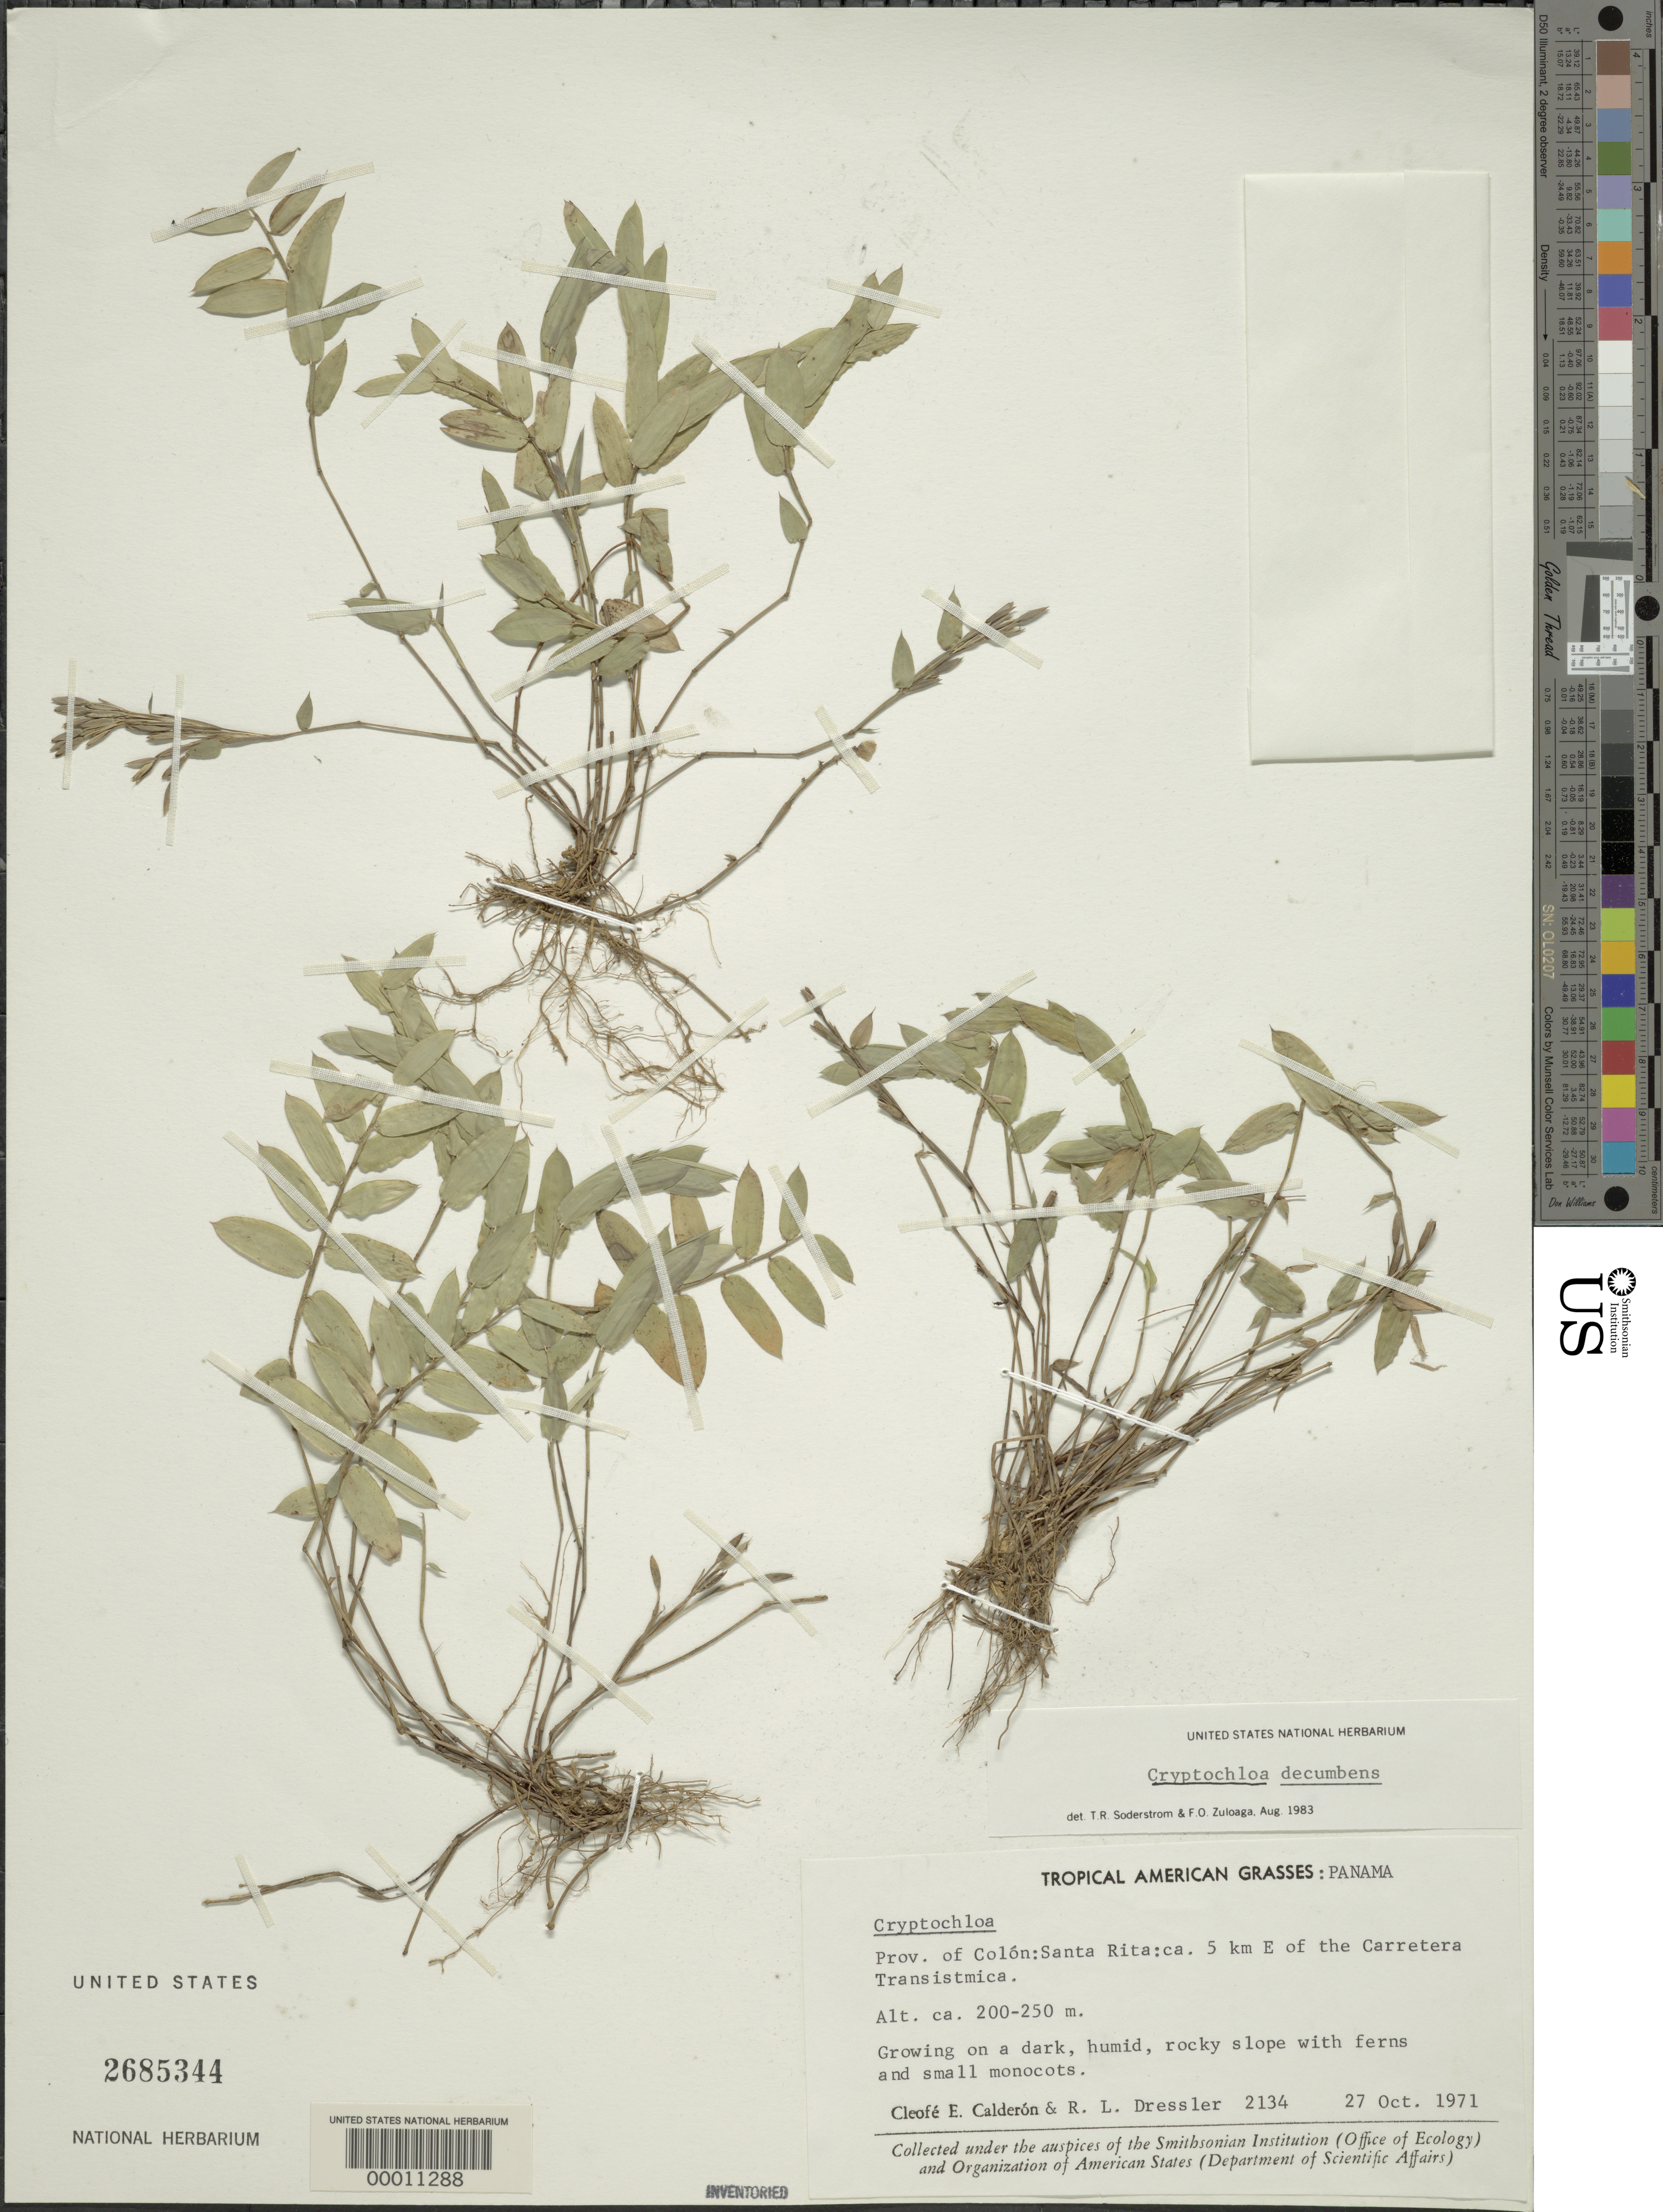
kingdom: Plantae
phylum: Tracheophyta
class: Liliopsida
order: Poales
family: Poaceae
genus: Cryptochloa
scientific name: Cryptochloa decumbens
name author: Soderstr. & Zuloaga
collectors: C. E. Calderón & R. Dressler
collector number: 2134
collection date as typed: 27 Oct 1971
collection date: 1971-10-27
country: Panama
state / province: Colón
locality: Santa Rita, Carretera Trans-Istmica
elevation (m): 200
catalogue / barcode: US 2685344